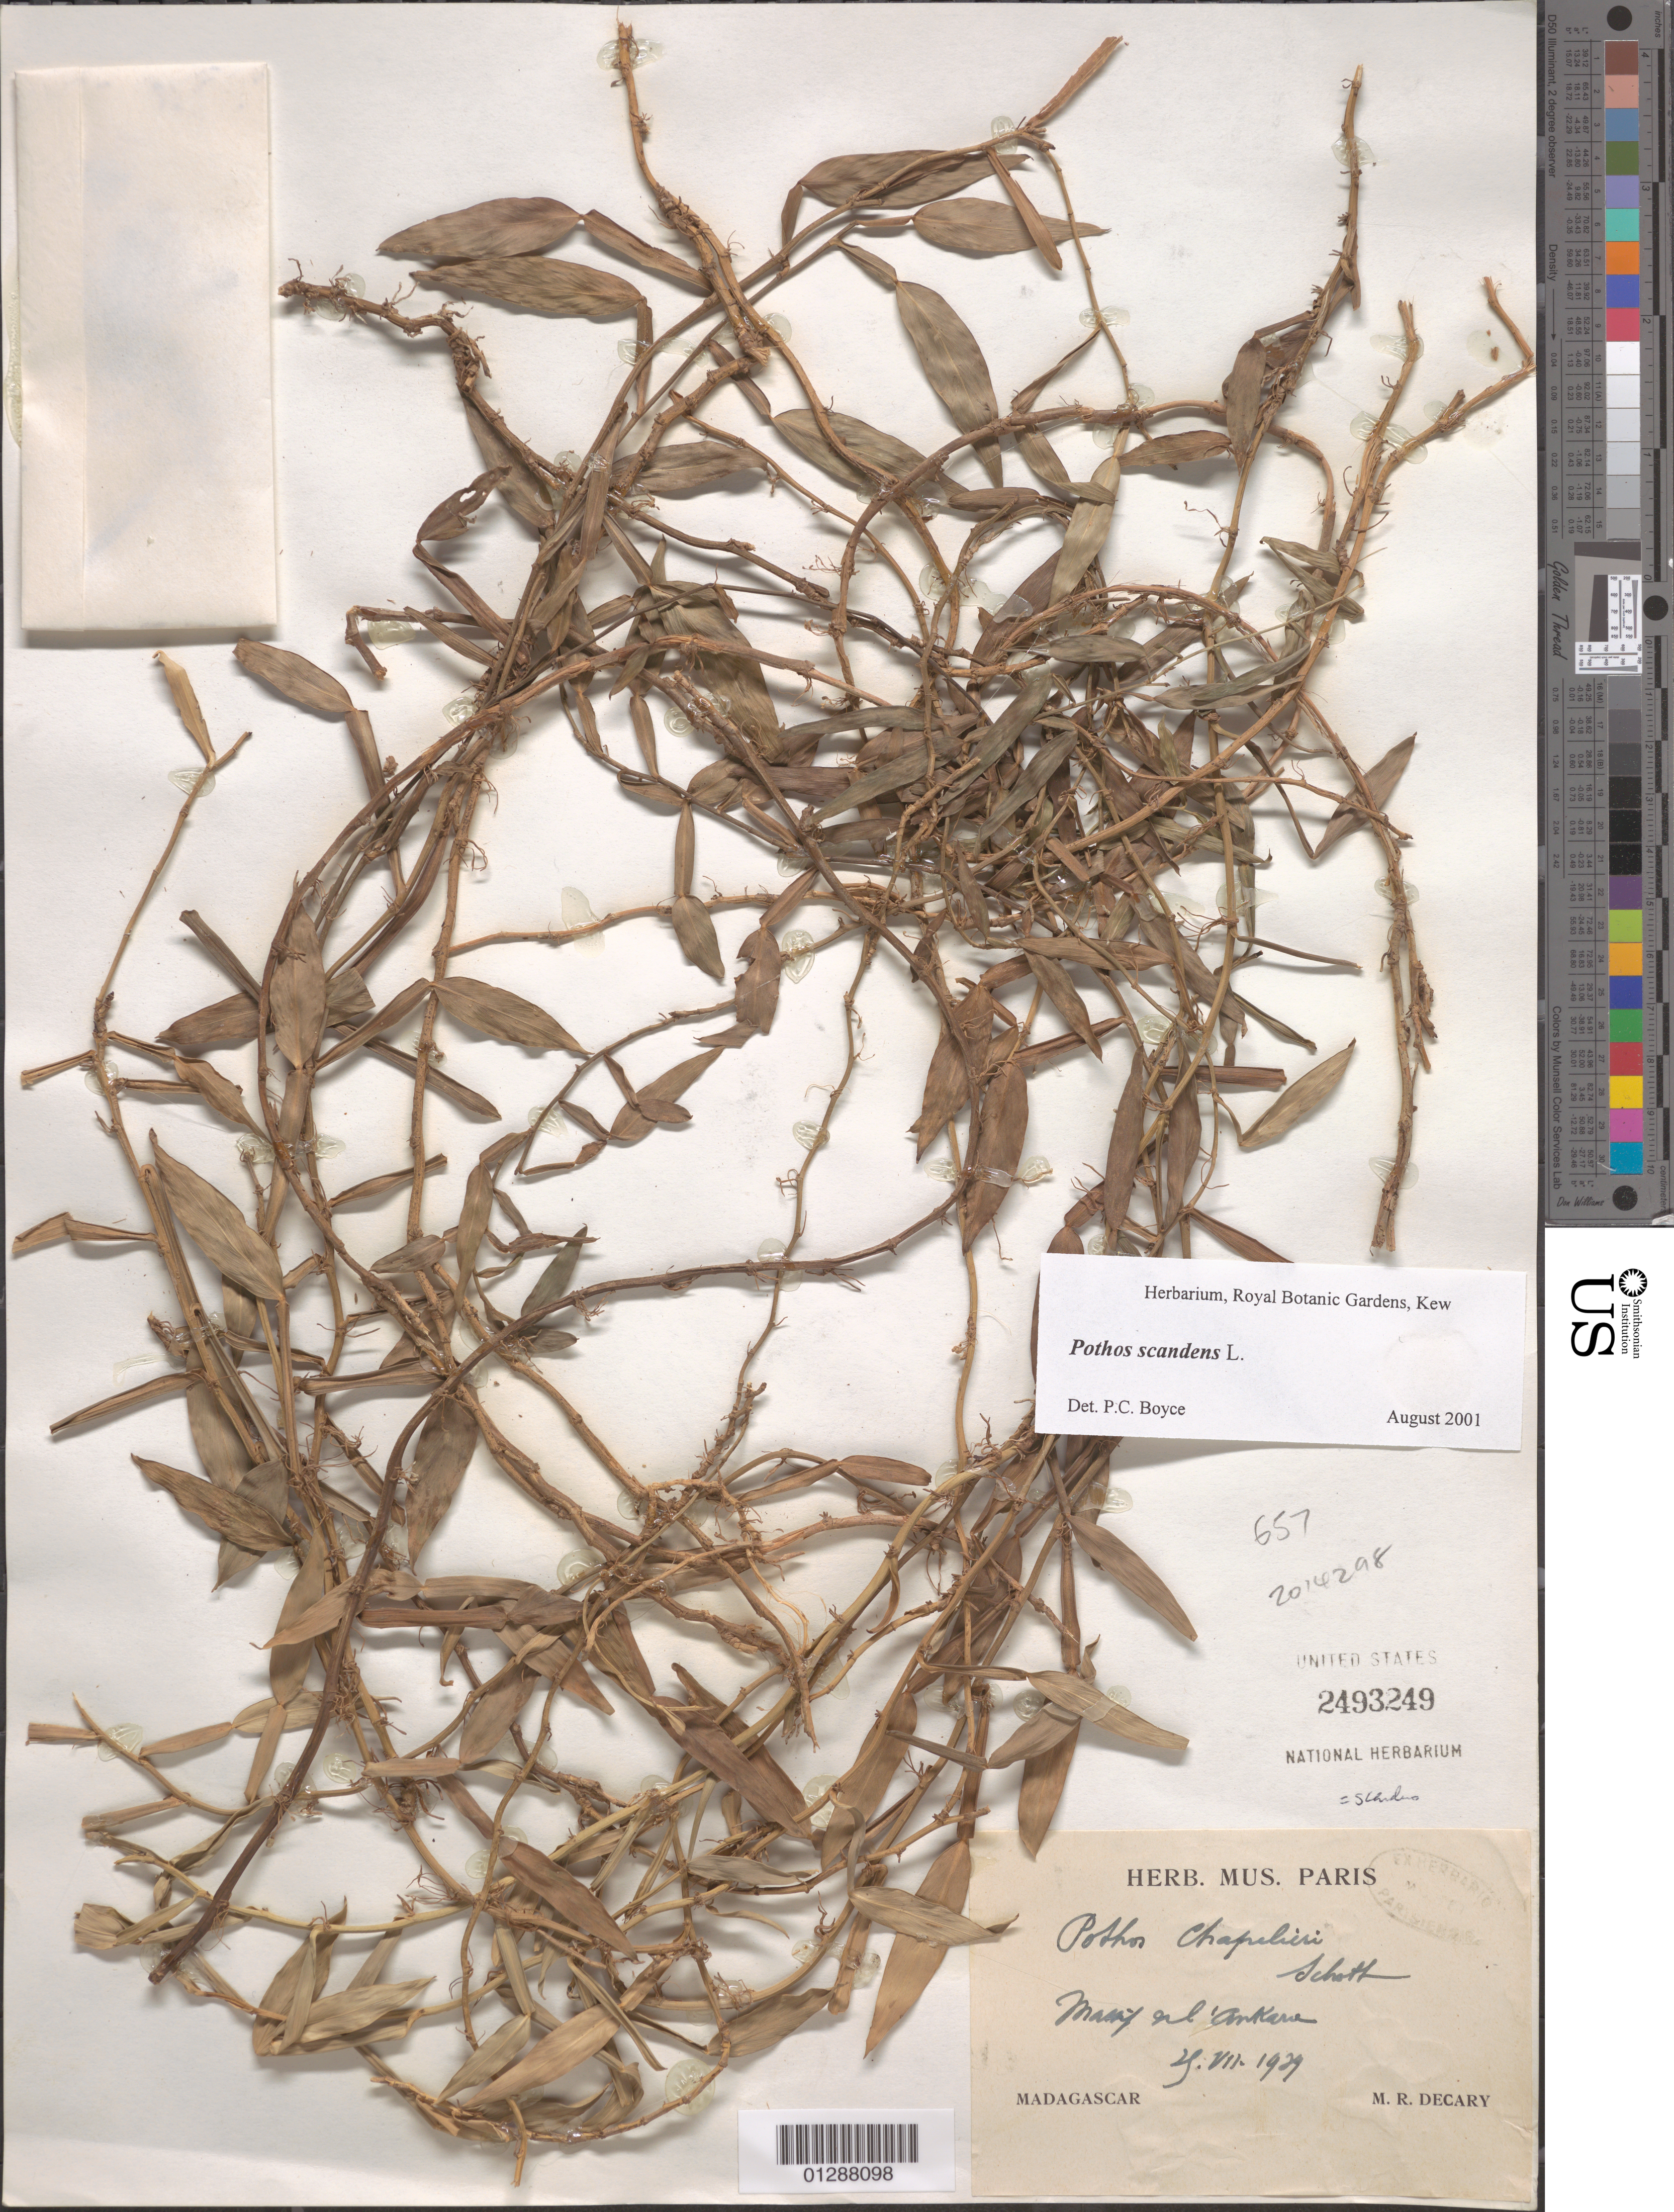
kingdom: Plantae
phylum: Tracheophyta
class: Liliopsida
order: Alismatales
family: Araceae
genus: Pothos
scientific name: Pothos scandens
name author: L.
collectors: R. Decary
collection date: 1929-07-25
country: Madagascar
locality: Massif a l'Ankara.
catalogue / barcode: US 2493249